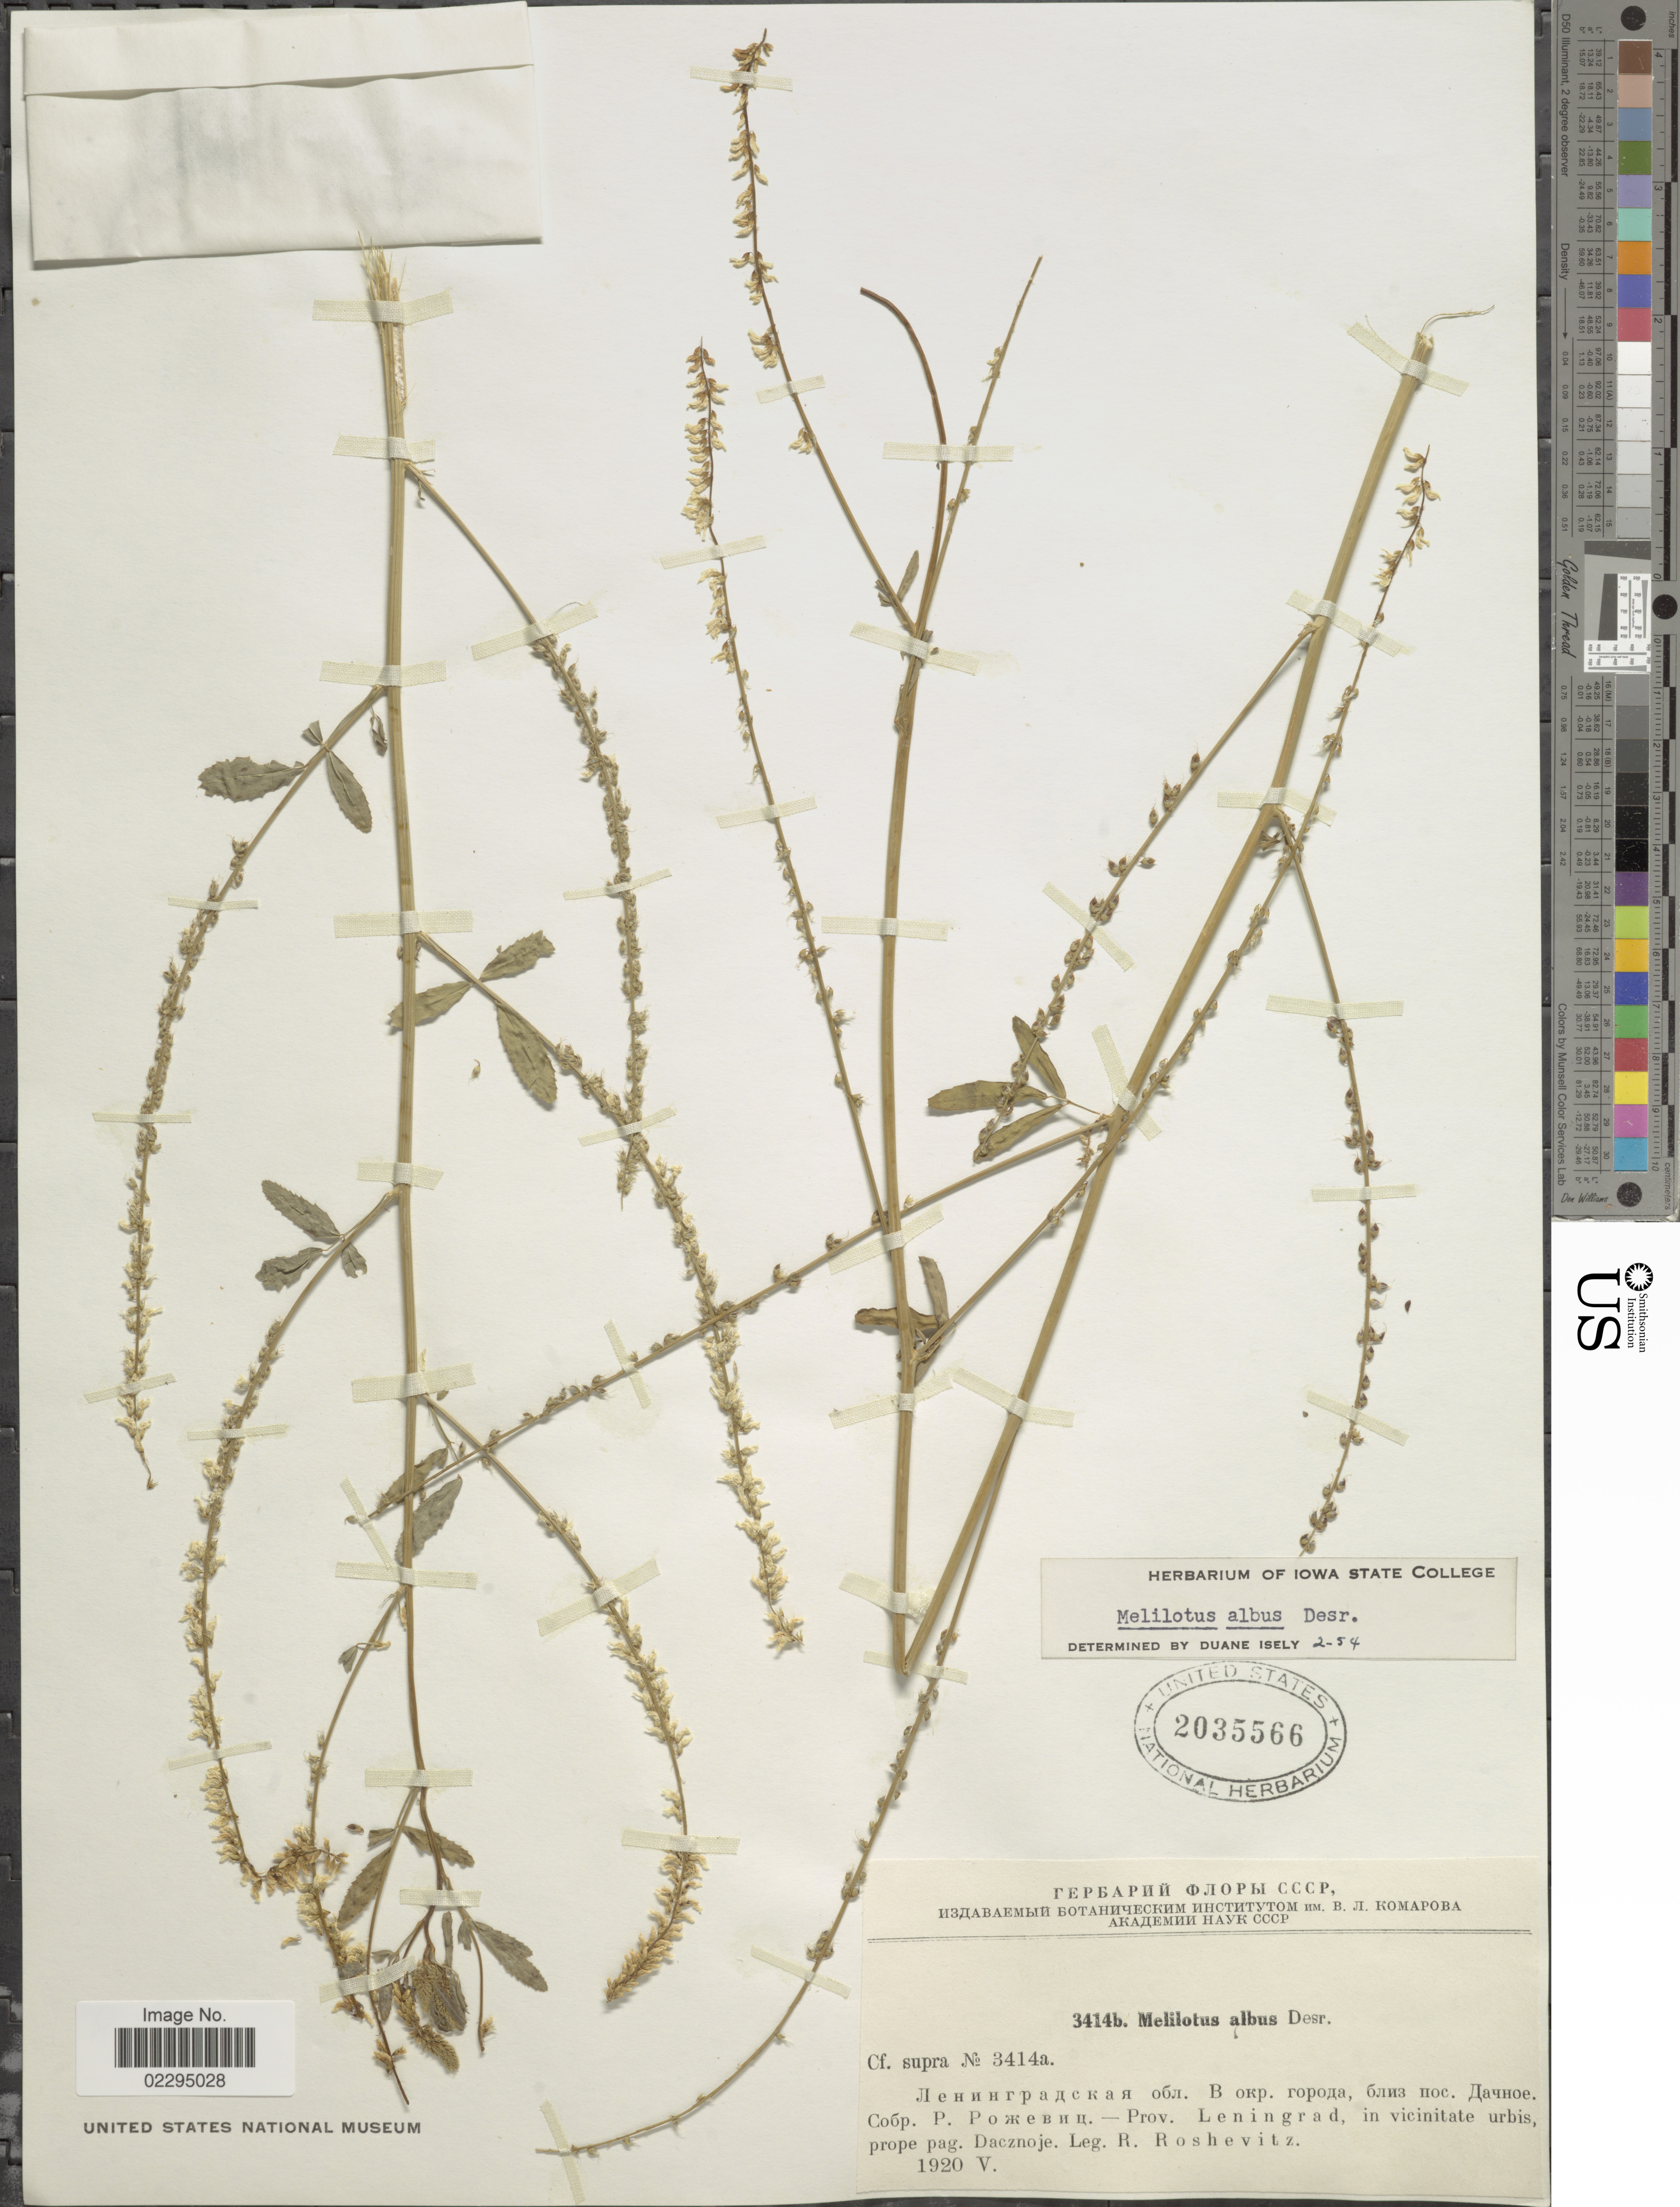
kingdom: Plantae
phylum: Tracheophyta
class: Magnoliopsida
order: Fabales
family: Fabaceae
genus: Melilotus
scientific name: Melilotus albus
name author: Medik.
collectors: R. J. Roshevitz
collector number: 3414b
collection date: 1920-05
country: Russian Federation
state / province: Leningrad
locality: Prov. Leningrad, in vicinitale urbis prope pag. Dacznoje.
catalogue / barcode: US 2035566